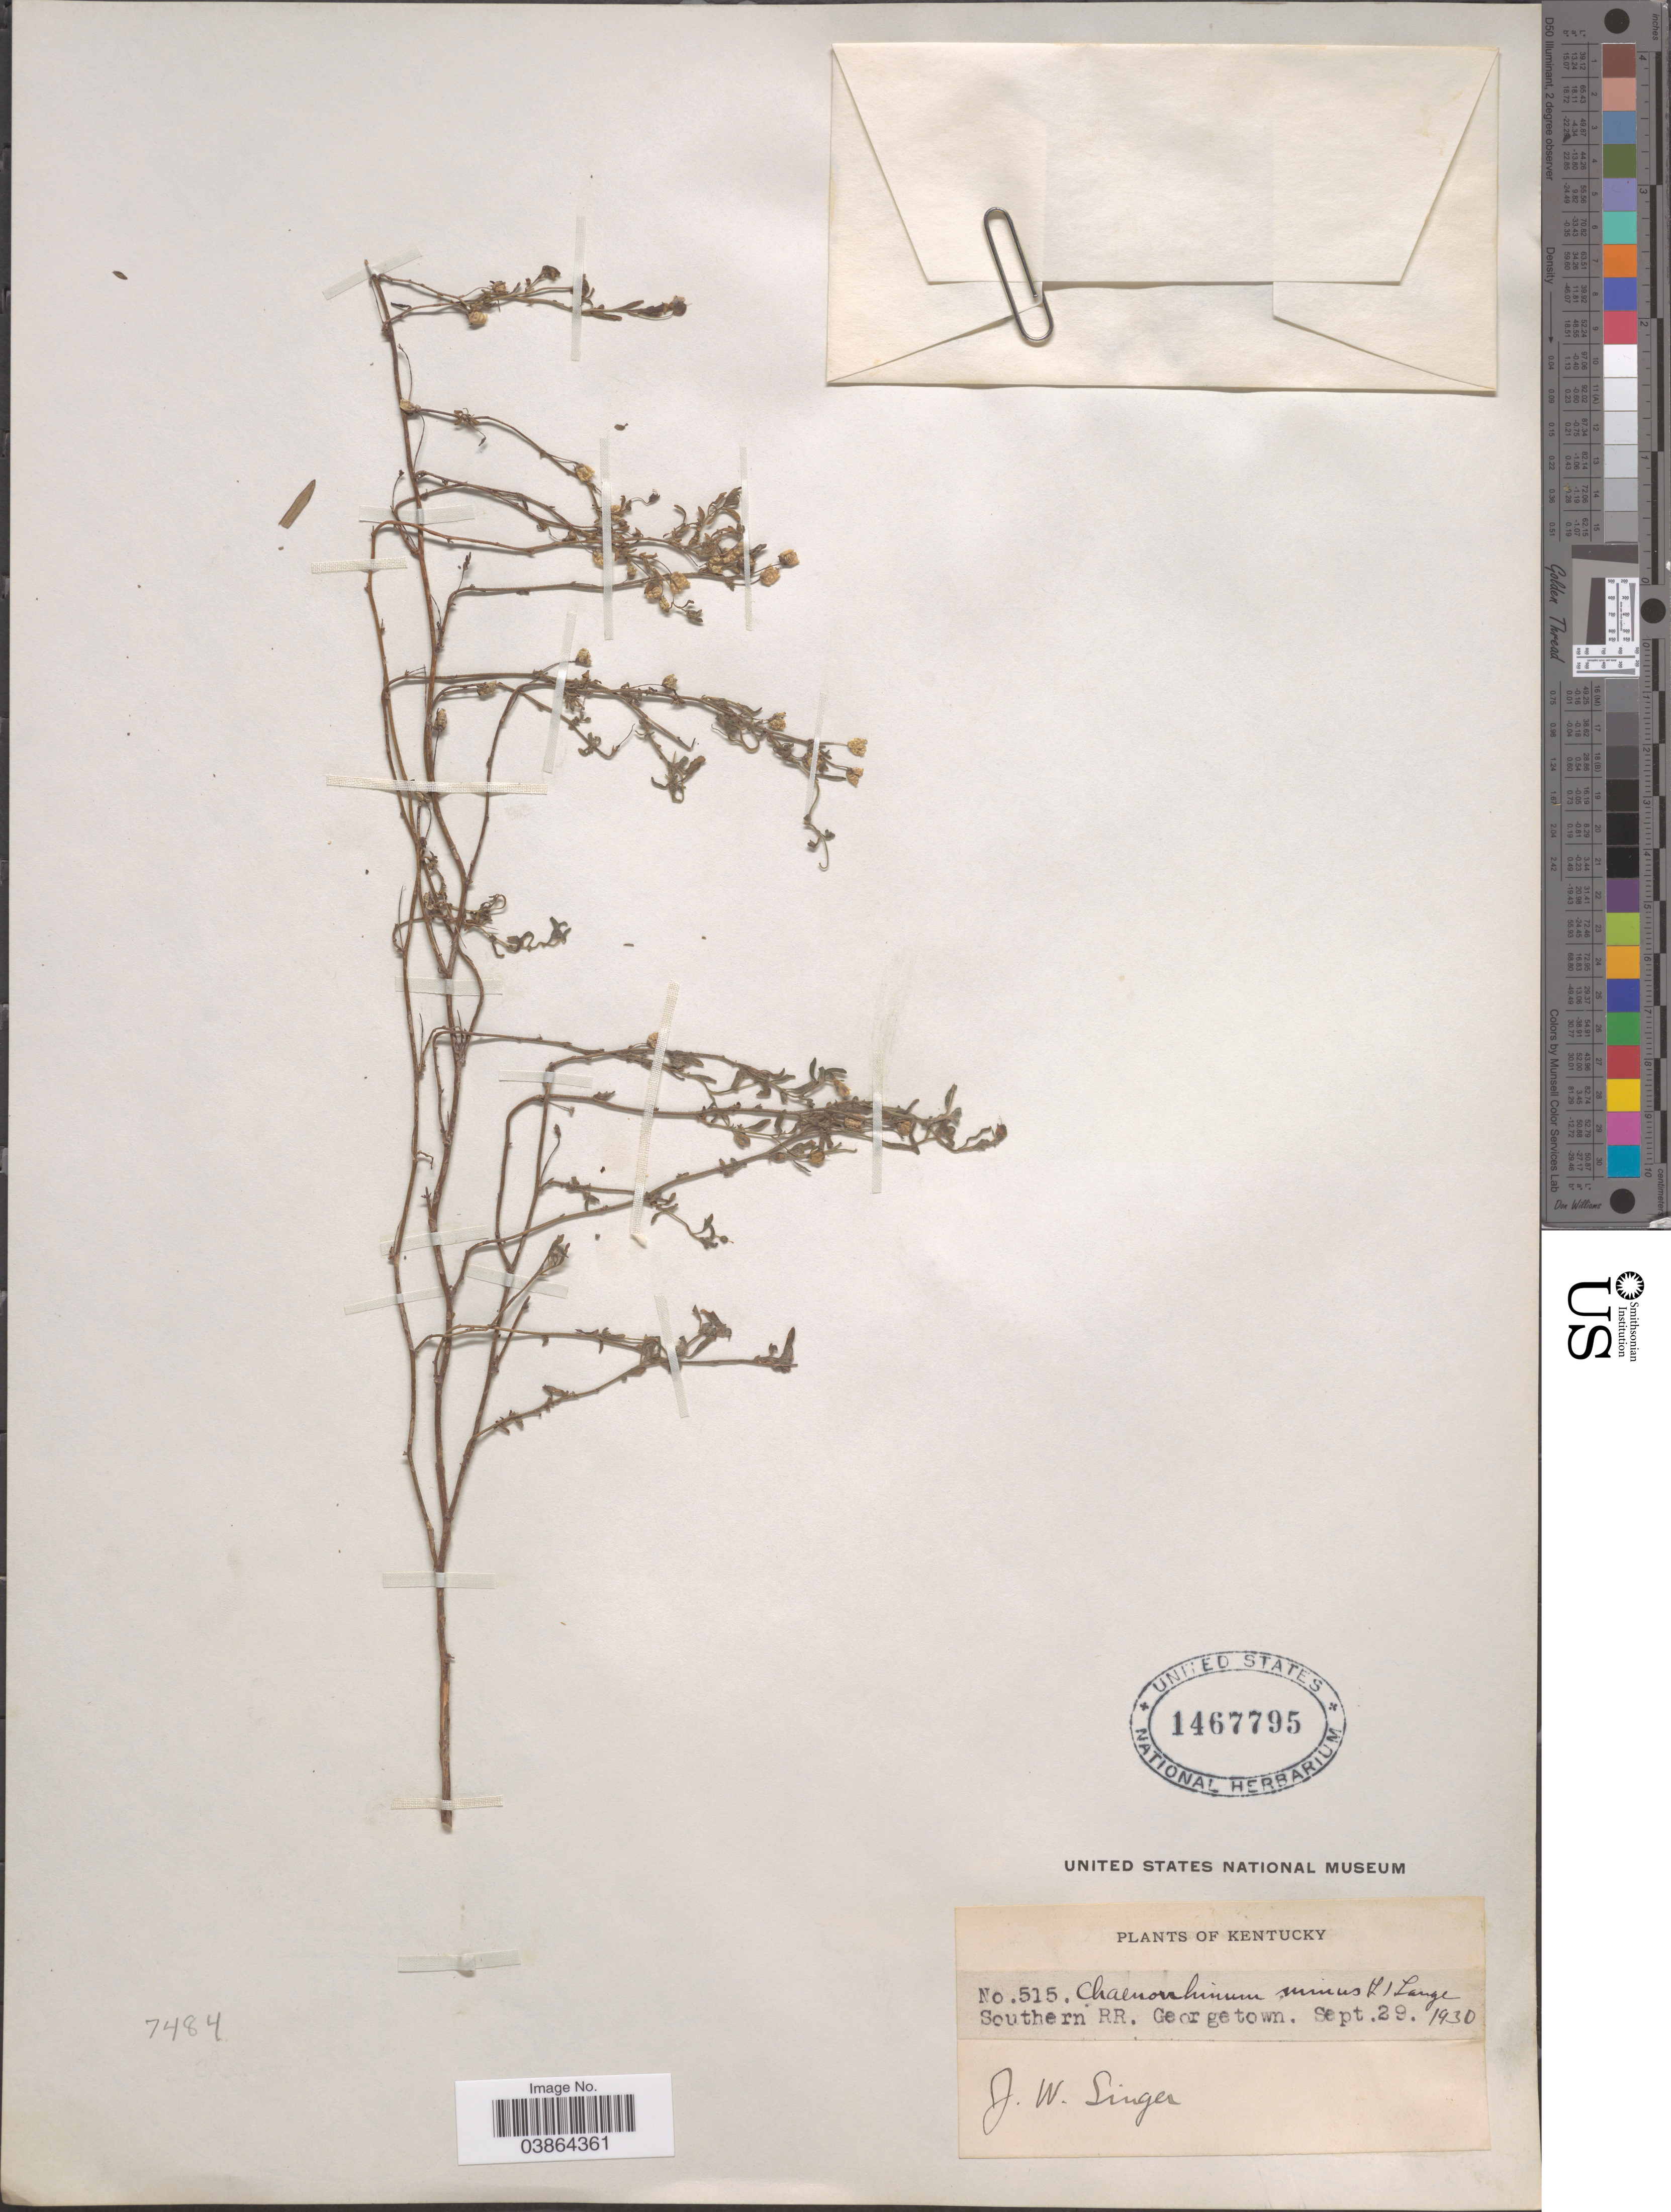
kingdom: Plantae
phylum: Tracheophyta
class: Magnoliopsida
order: Lamiales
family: Plantaginaceae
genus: Chaenorrhinum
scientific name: Chaenorrhinum minor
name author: (L.) Lange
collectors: J. EW. Singer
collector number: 515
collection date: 1930-09-29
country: United States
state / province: Kentucky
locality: Southern RR. Georgetown.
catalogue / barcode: US 1467795